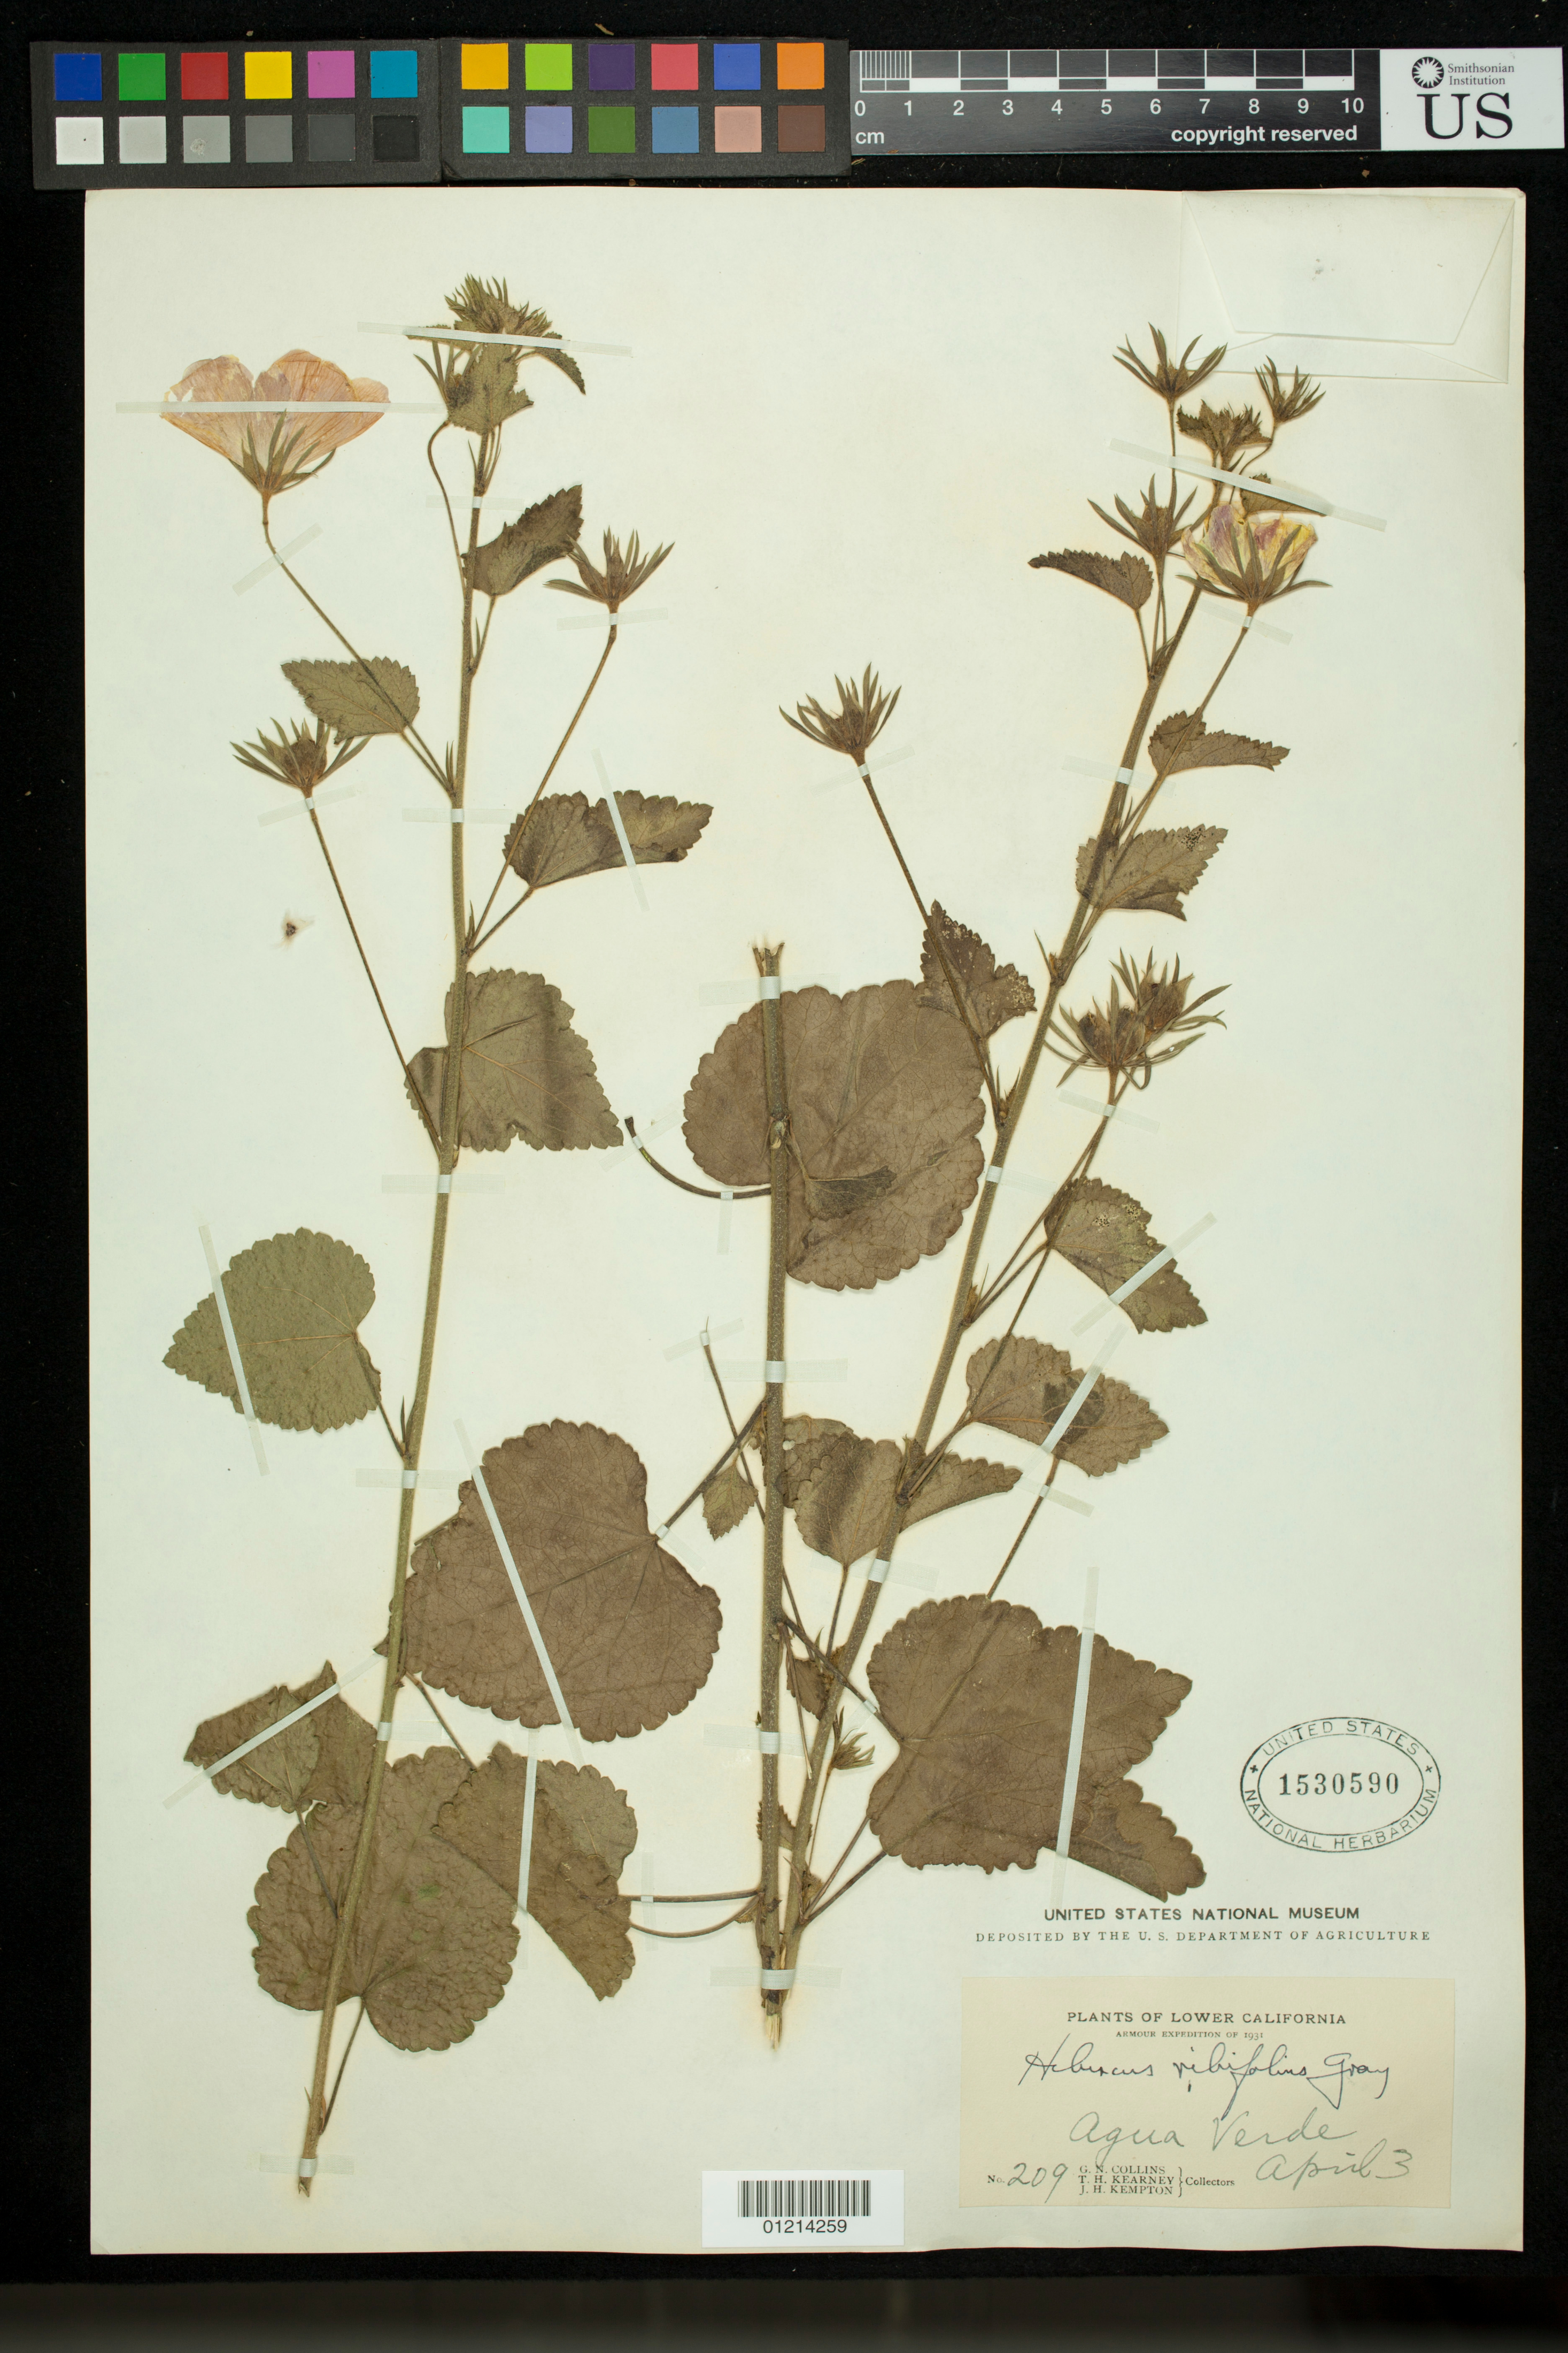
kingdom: Plantae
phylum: Tracheophyta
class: Magnoliopsida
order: Malvales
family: Malvaceae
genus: Hibiscus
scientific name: Hibiscus ribifolius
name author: A. Gray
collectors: G. N. Collins, C. Kearney & J. H. Kempton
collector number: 209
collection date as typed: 4/3/1931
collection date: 1931-04-03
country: Mexico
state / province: Baja California Sur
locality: Lower California. Agua Verde.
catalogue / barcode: US 1530590